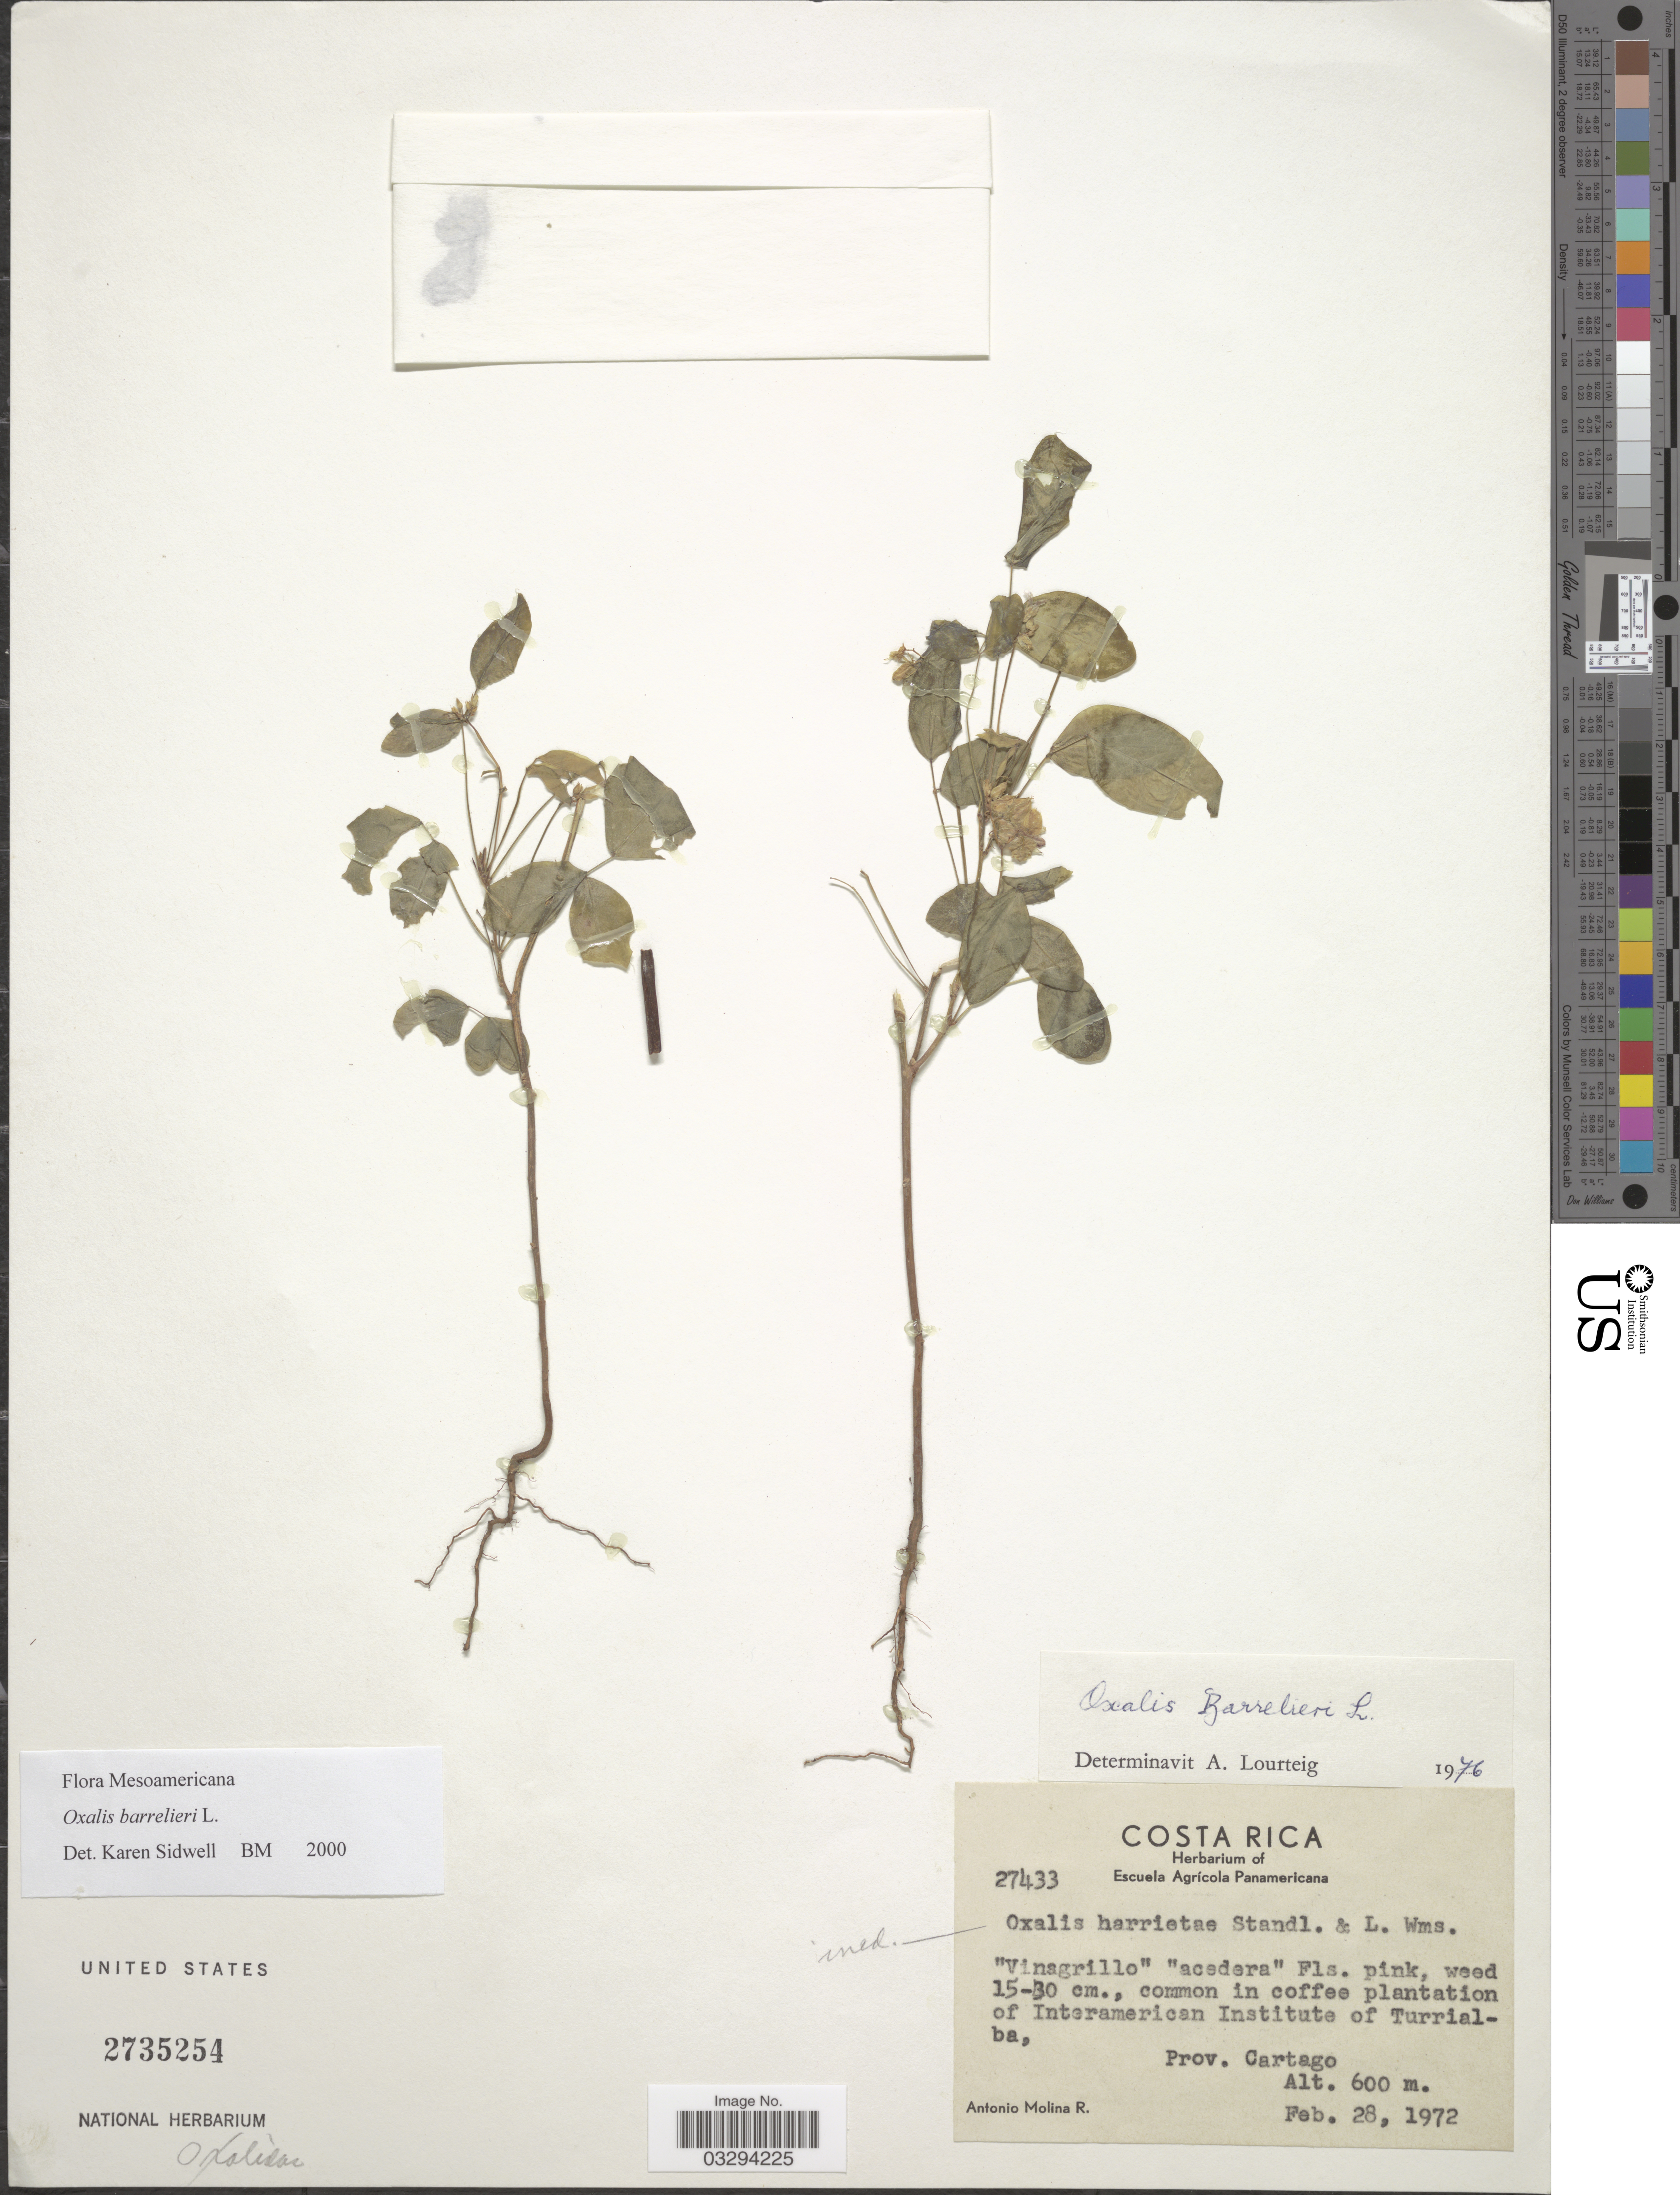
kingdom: Plantae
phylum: Tracheophyta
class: Magnoliopsida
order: Oxalidales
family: Oxalidaceae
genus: Oxalis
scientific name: Oxalis barrelieri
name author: L.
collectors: A. Molina R.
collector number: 27433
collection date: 1972-02-28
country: Costa Rica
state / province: Cartago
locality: In coffee plantation of Interamerican Institute of Turrialba.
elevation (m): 600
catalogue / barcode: US 2735254